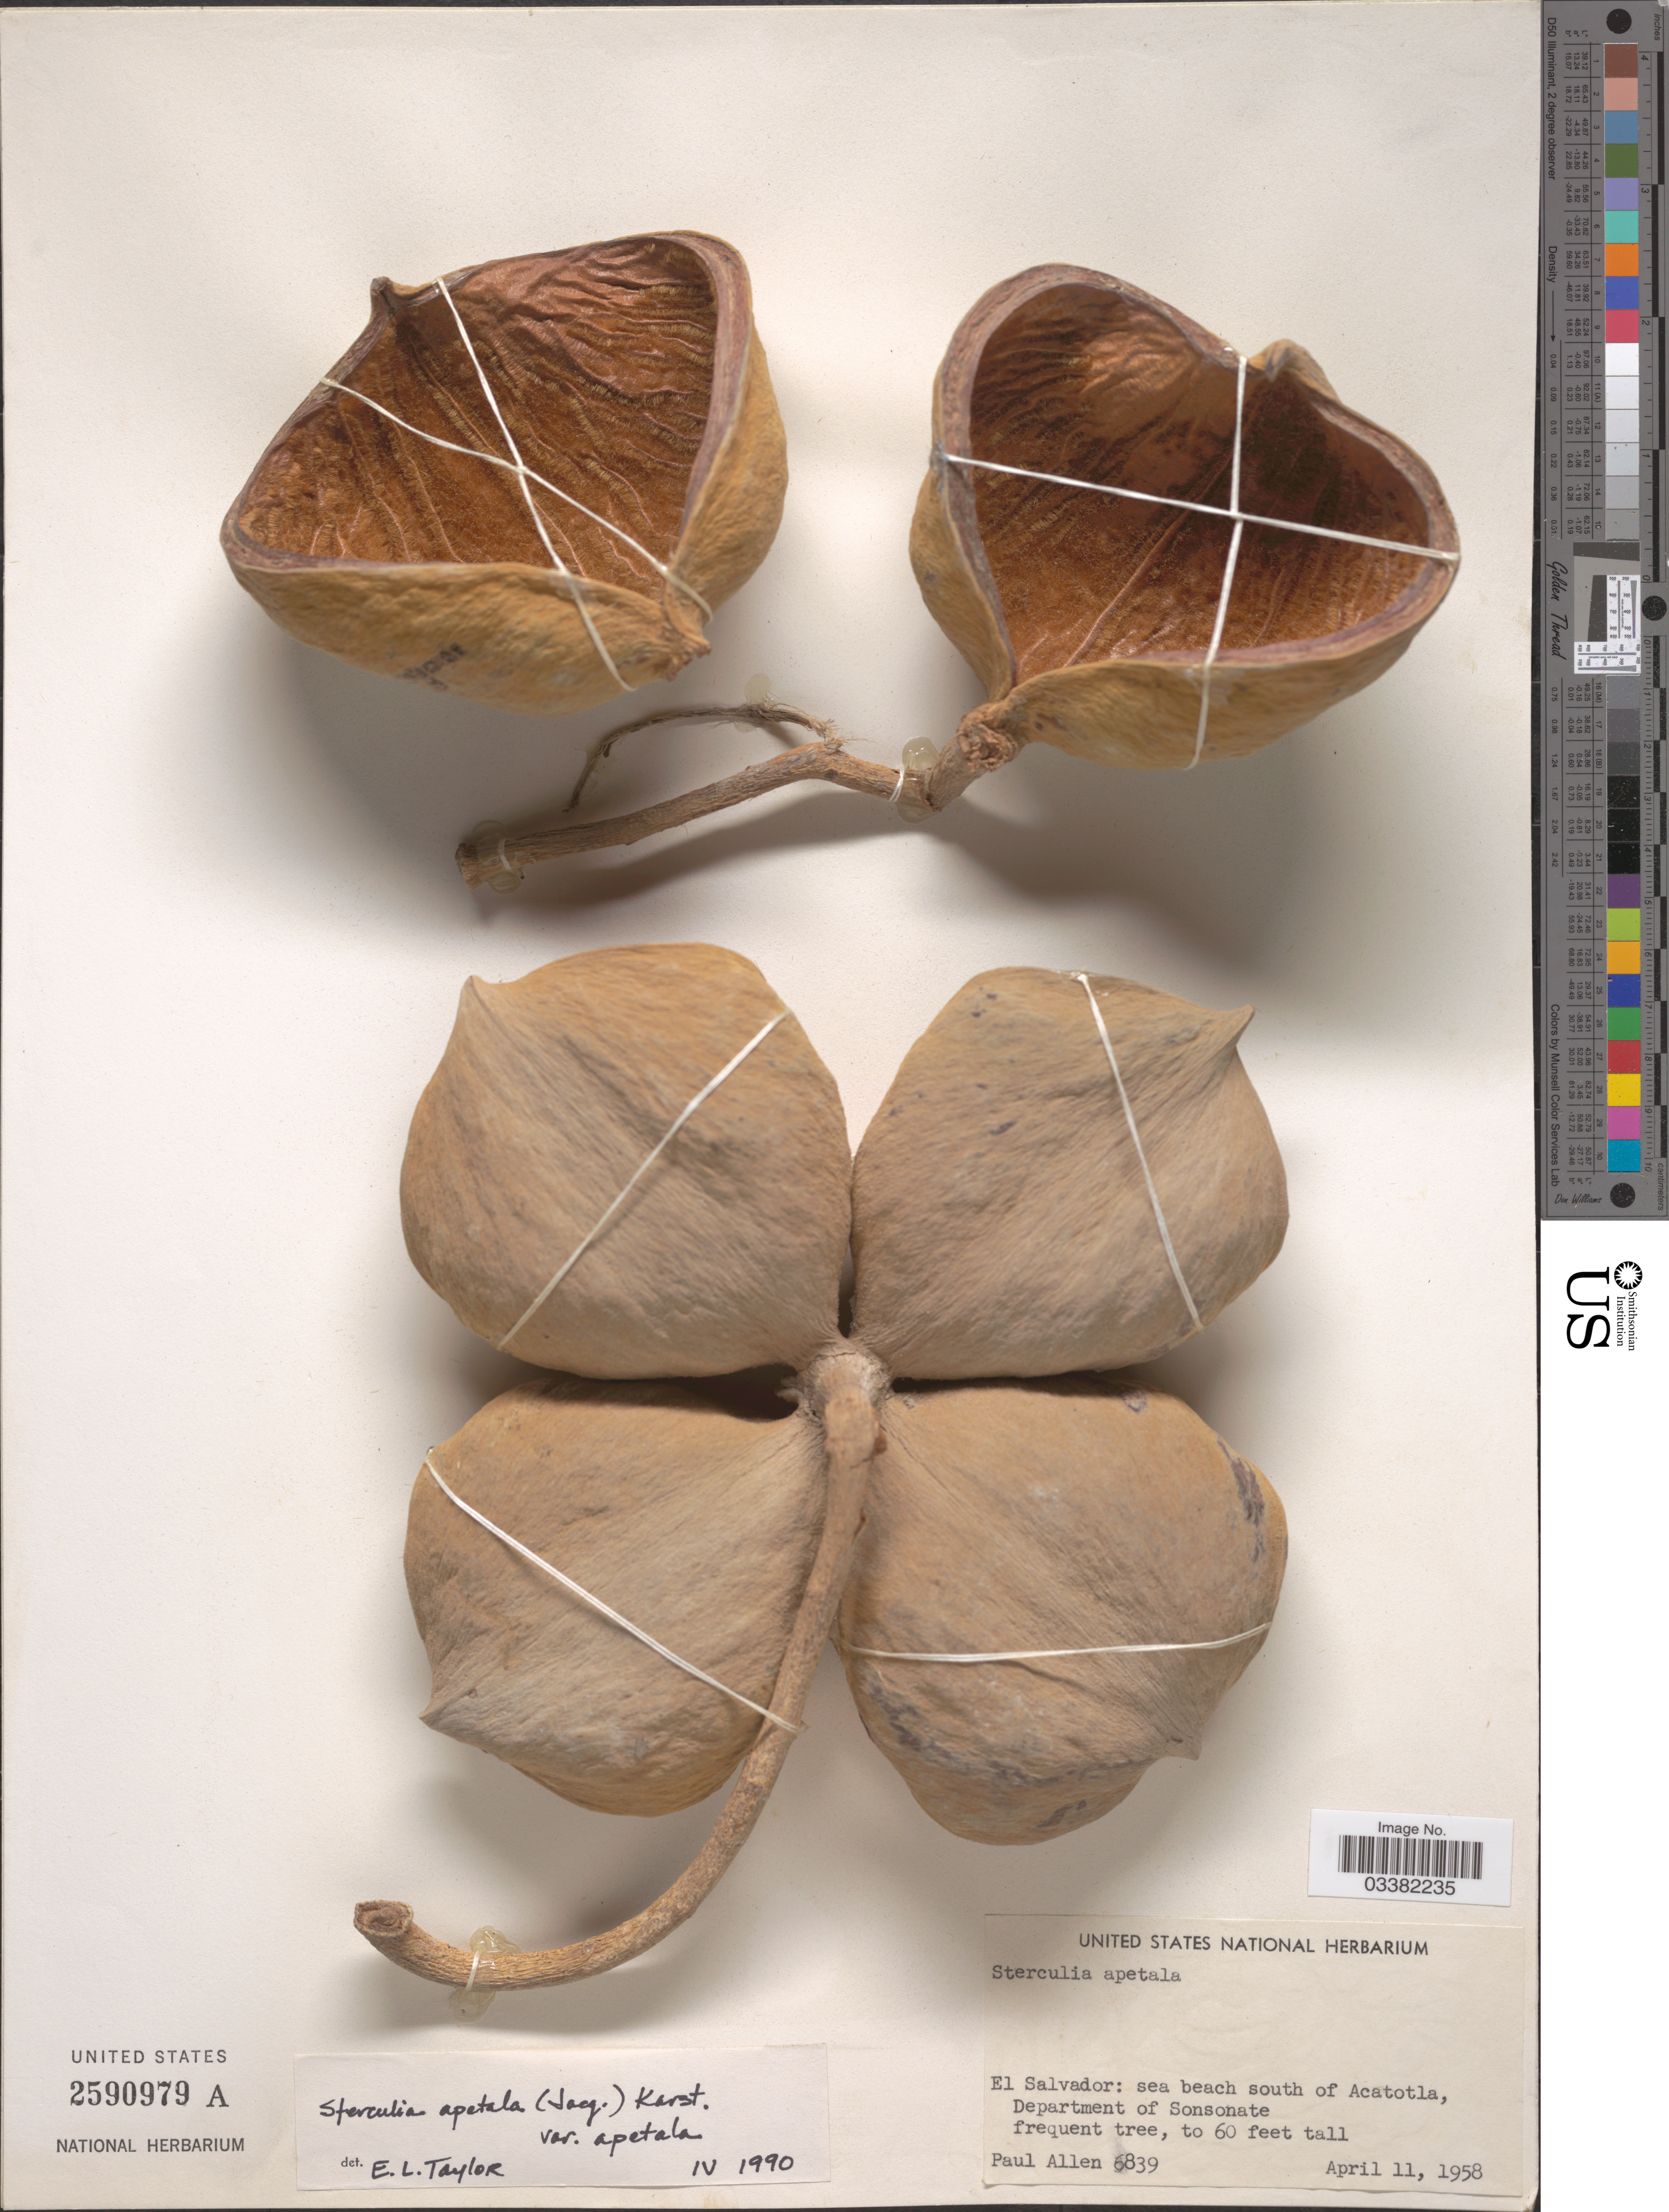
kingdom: Plantae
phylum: Tracheophyta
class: Magnoliopsida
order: Malvales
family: Malvaceae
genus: Sterculia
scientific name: Sterculia apetala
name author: (Jacq.) H. Karst.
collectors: P. H. Allen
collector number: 6839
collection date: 1958-04-11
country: El Salvador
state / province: Sonsonate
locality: Sea beach south of Acatotla, Department of Sonsonate.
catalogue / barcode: US 2590979A